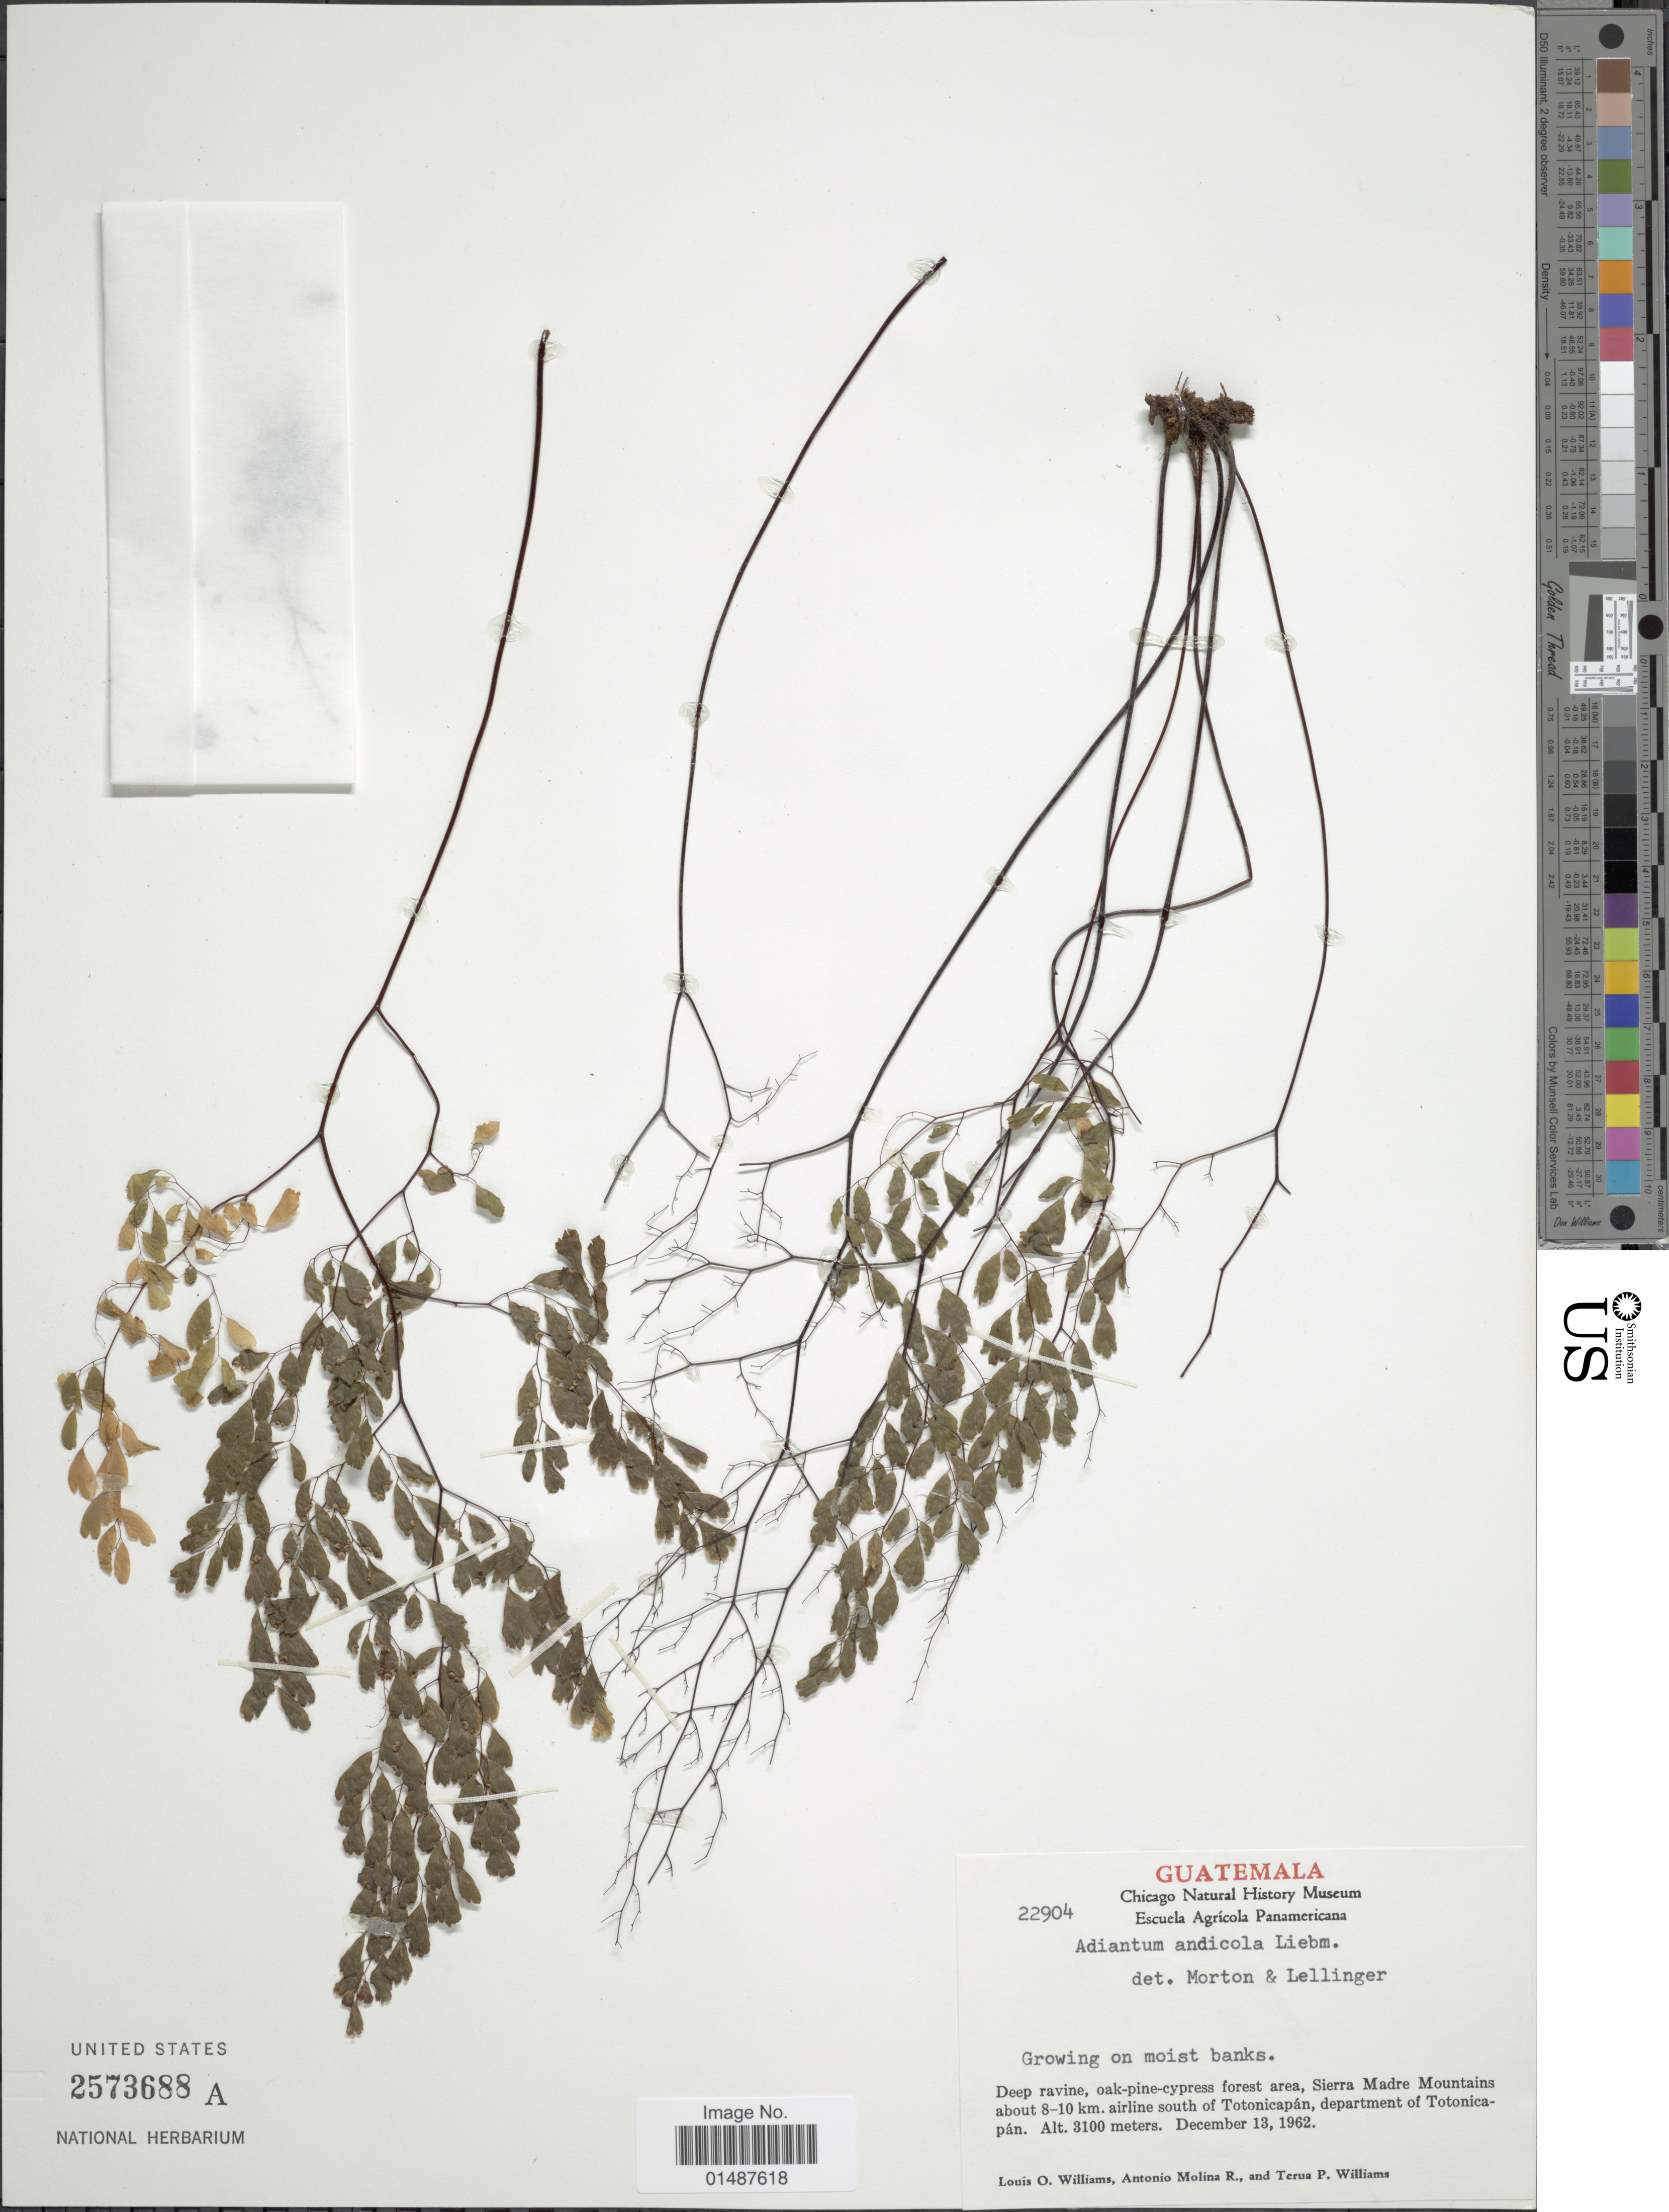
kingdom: Plantae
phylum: Tracheophyta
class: Polypodiopsida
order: Polypodiales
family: Pteridaceae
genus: Adiantum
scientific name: Adiantum andicola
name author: Liebm.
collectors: L. O. Williams, A. Molina R. & P. T. Williams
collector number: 22904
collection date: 1962-12-13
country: Guatemala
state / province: Totonicapan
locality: Deep ravine, oak-pine-cypress forest area, Sierra Madre Mountains about 8-10 km. airline south of Totonicapan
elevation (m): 3100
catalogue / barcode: US 2573688